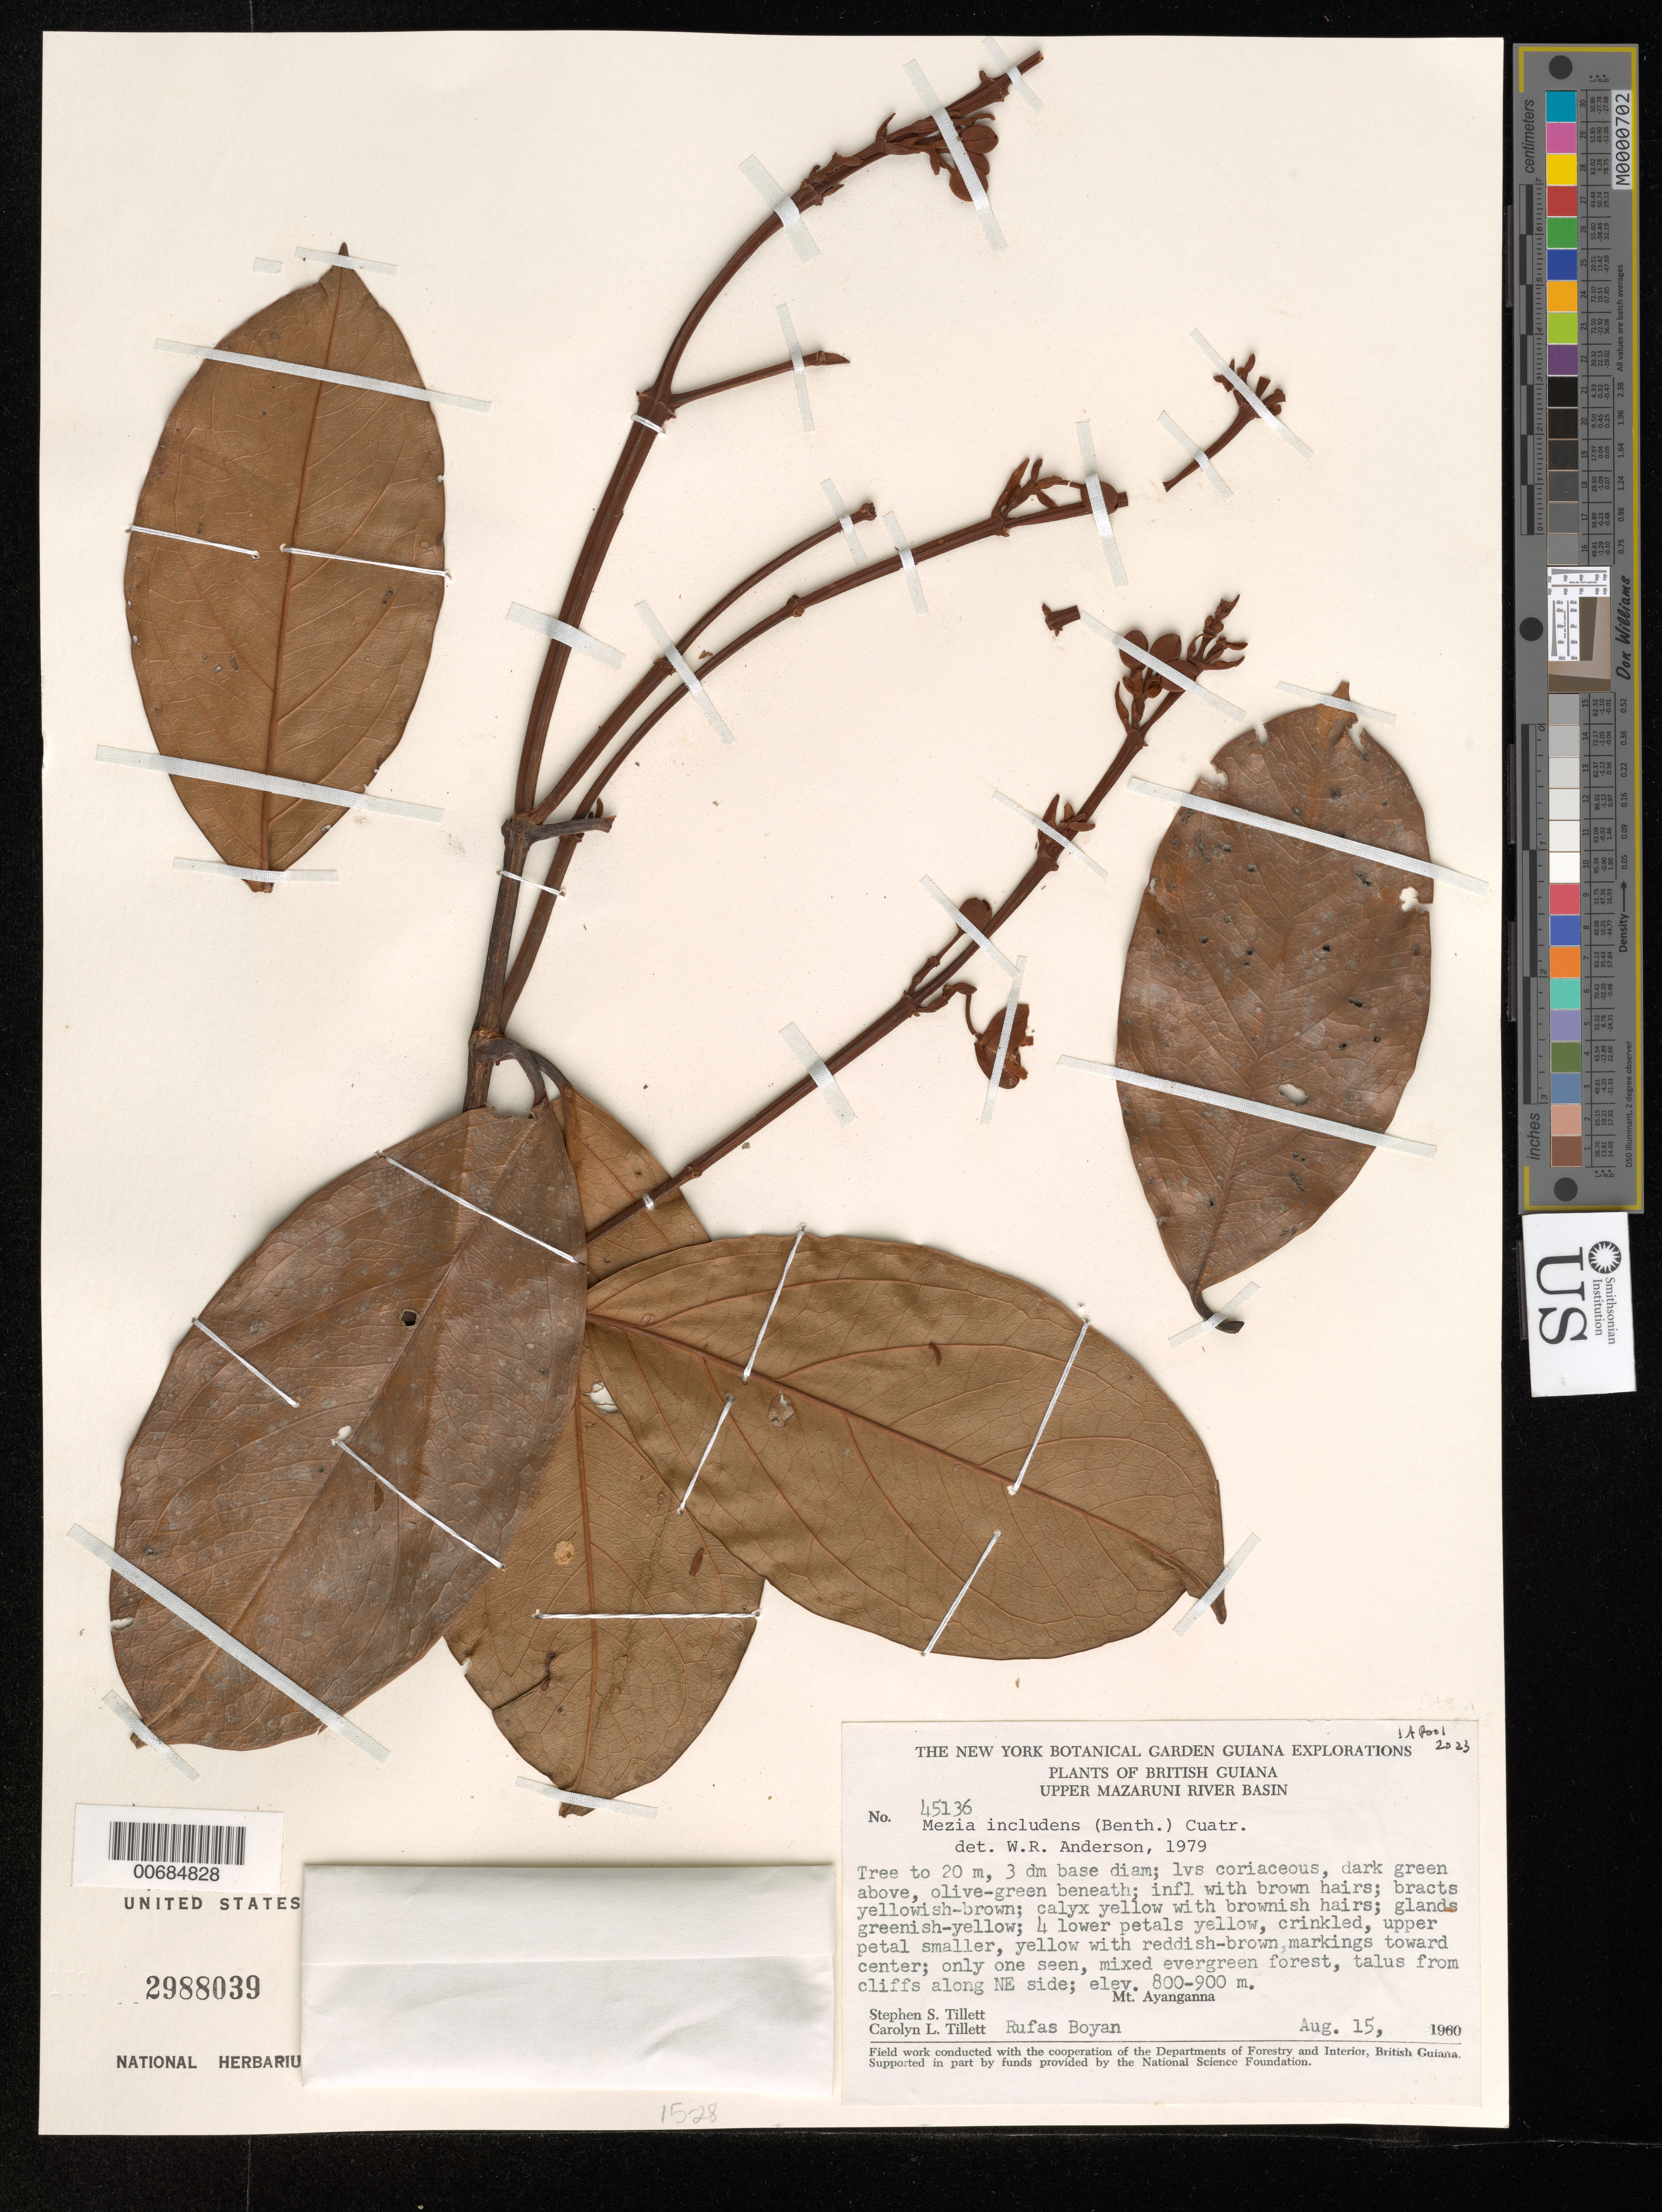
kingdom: Plantae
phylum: Tracheophyta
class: Magnoliopsida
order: Malpighiales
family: Malpighiaceae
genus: Mezia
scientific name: Mezia includens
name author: (Benth.) Cuatrec.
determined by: Pool, A., (MO), Missouri Botanical Garden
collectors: S. S. Tillett, C. L. Tillett & R. Boyan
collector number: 45136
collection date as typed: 15-Aug-60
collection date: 1960-08-15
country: Guyana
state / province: Cuyuni-Mazaruni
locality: Mt. Ayanganna, NE side of, Upper Mazaruni R Basin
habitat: Mixed evergreen forest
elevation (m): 800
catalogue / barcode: US 2988039